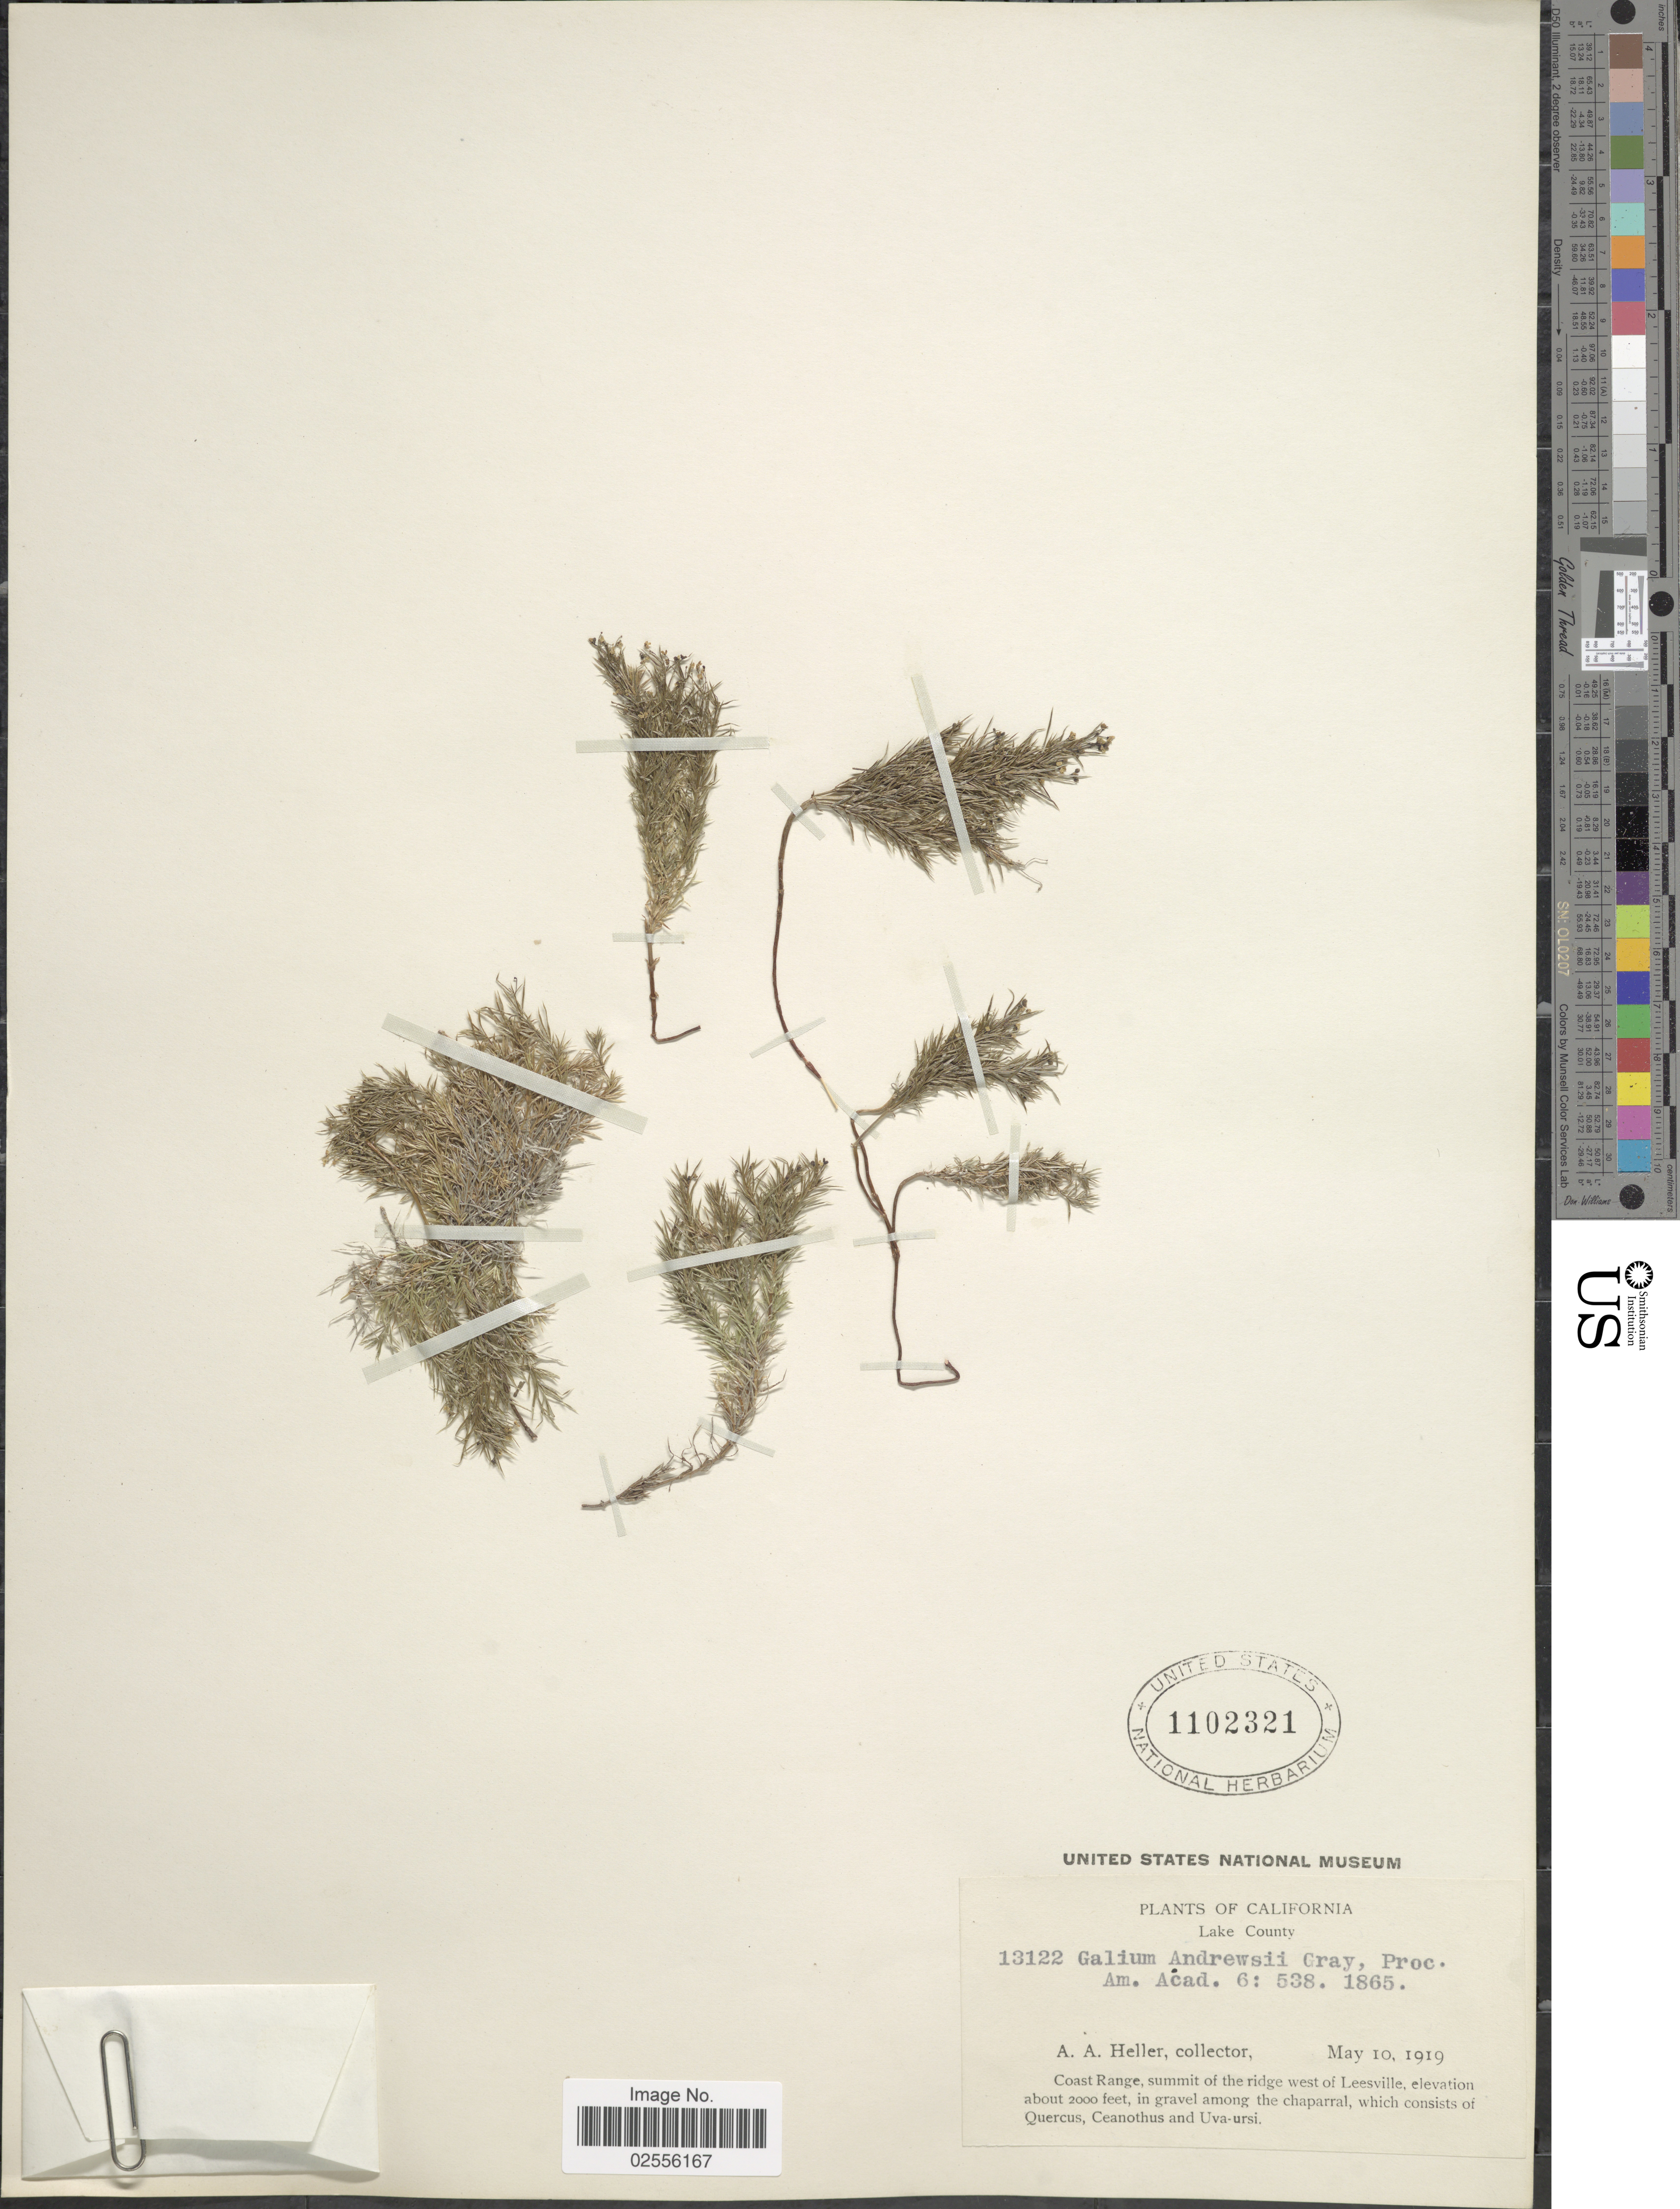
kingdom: Plantae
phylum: Tracheophyta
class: Magnoliopsida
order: Gentianales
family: Rubiaceae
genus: Galium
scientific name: Galium andrewsii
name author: A. Gray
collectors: A. A. Heller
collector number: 13122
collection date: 1919-05-10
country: United States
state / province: California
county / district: Lake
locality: Lake County, Coast Range, summit of the ridge west of Leesville.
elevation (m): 61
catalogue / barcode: US 1102321